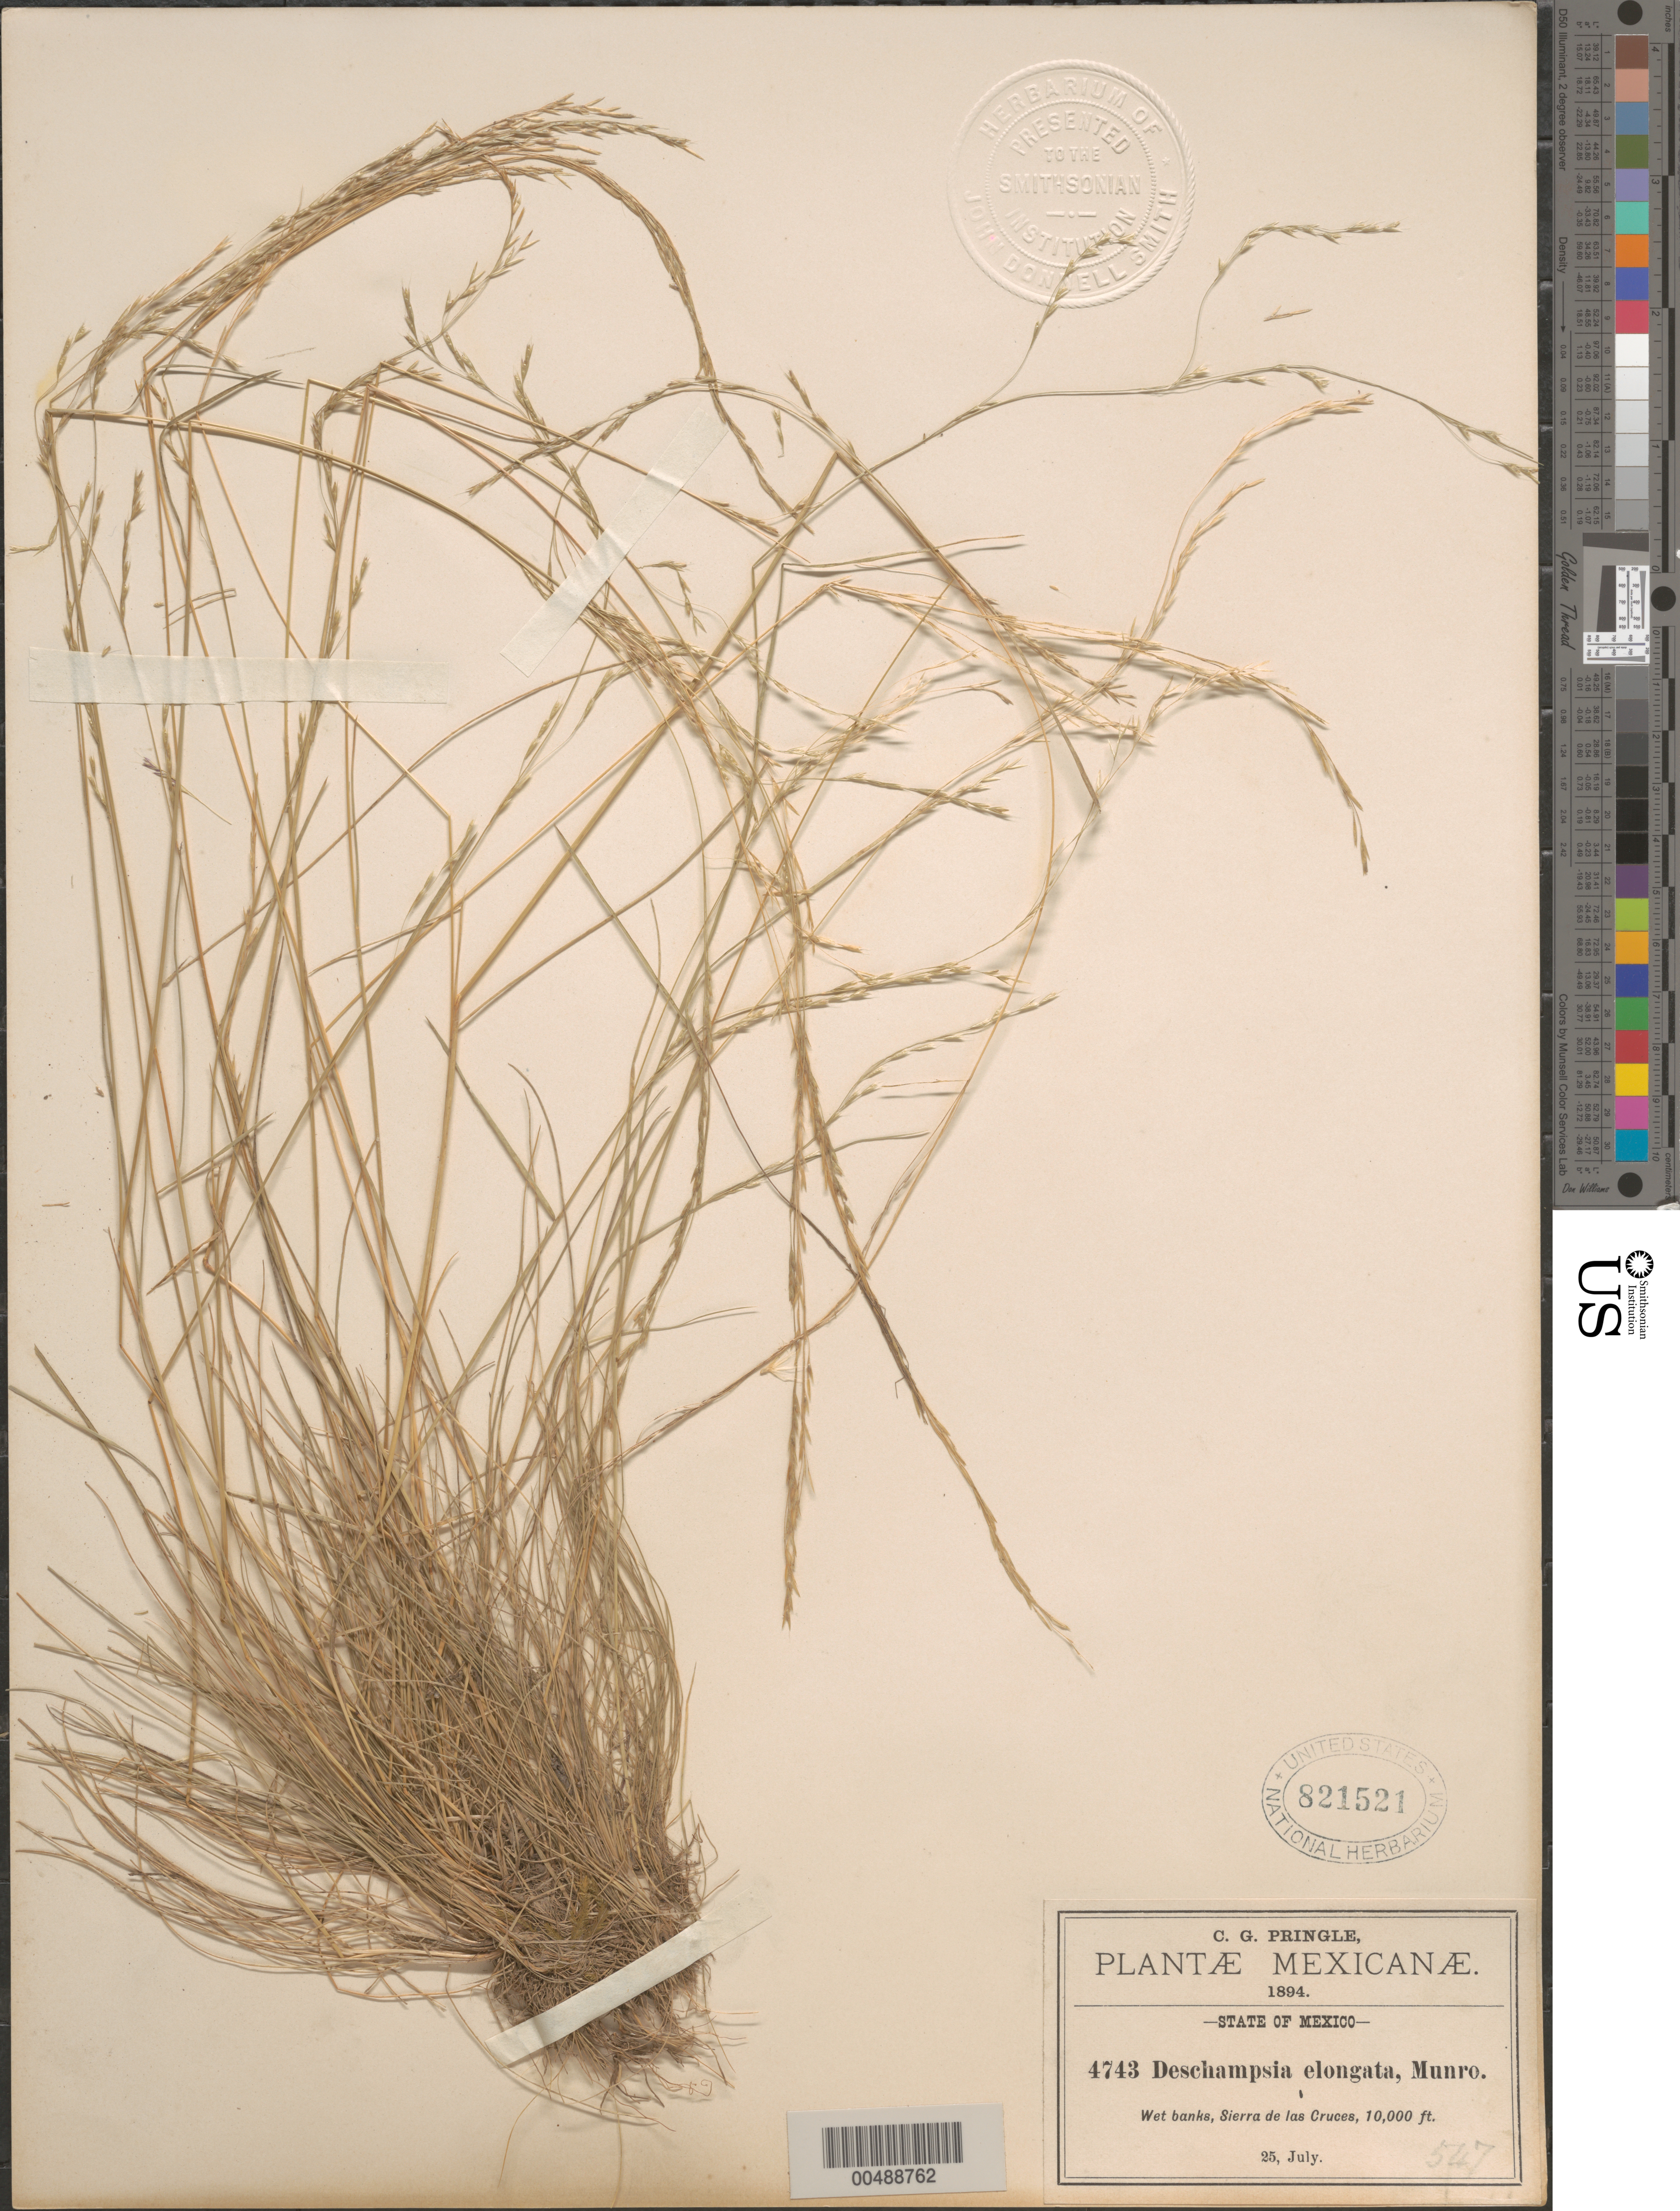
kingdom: Plantae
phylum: Tracheophyta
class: Liliopsida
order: Poales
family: Poaceae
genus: Deschampsia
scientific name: Deschampsia elongata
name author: (Hook.) Munro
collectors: C. G. Pringle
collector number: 4743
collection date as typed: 25 Jul 1894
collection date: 1894-07-25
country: Mexico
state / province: México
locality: Sierra de las Cruces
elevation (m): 3048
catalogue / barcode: US 821521